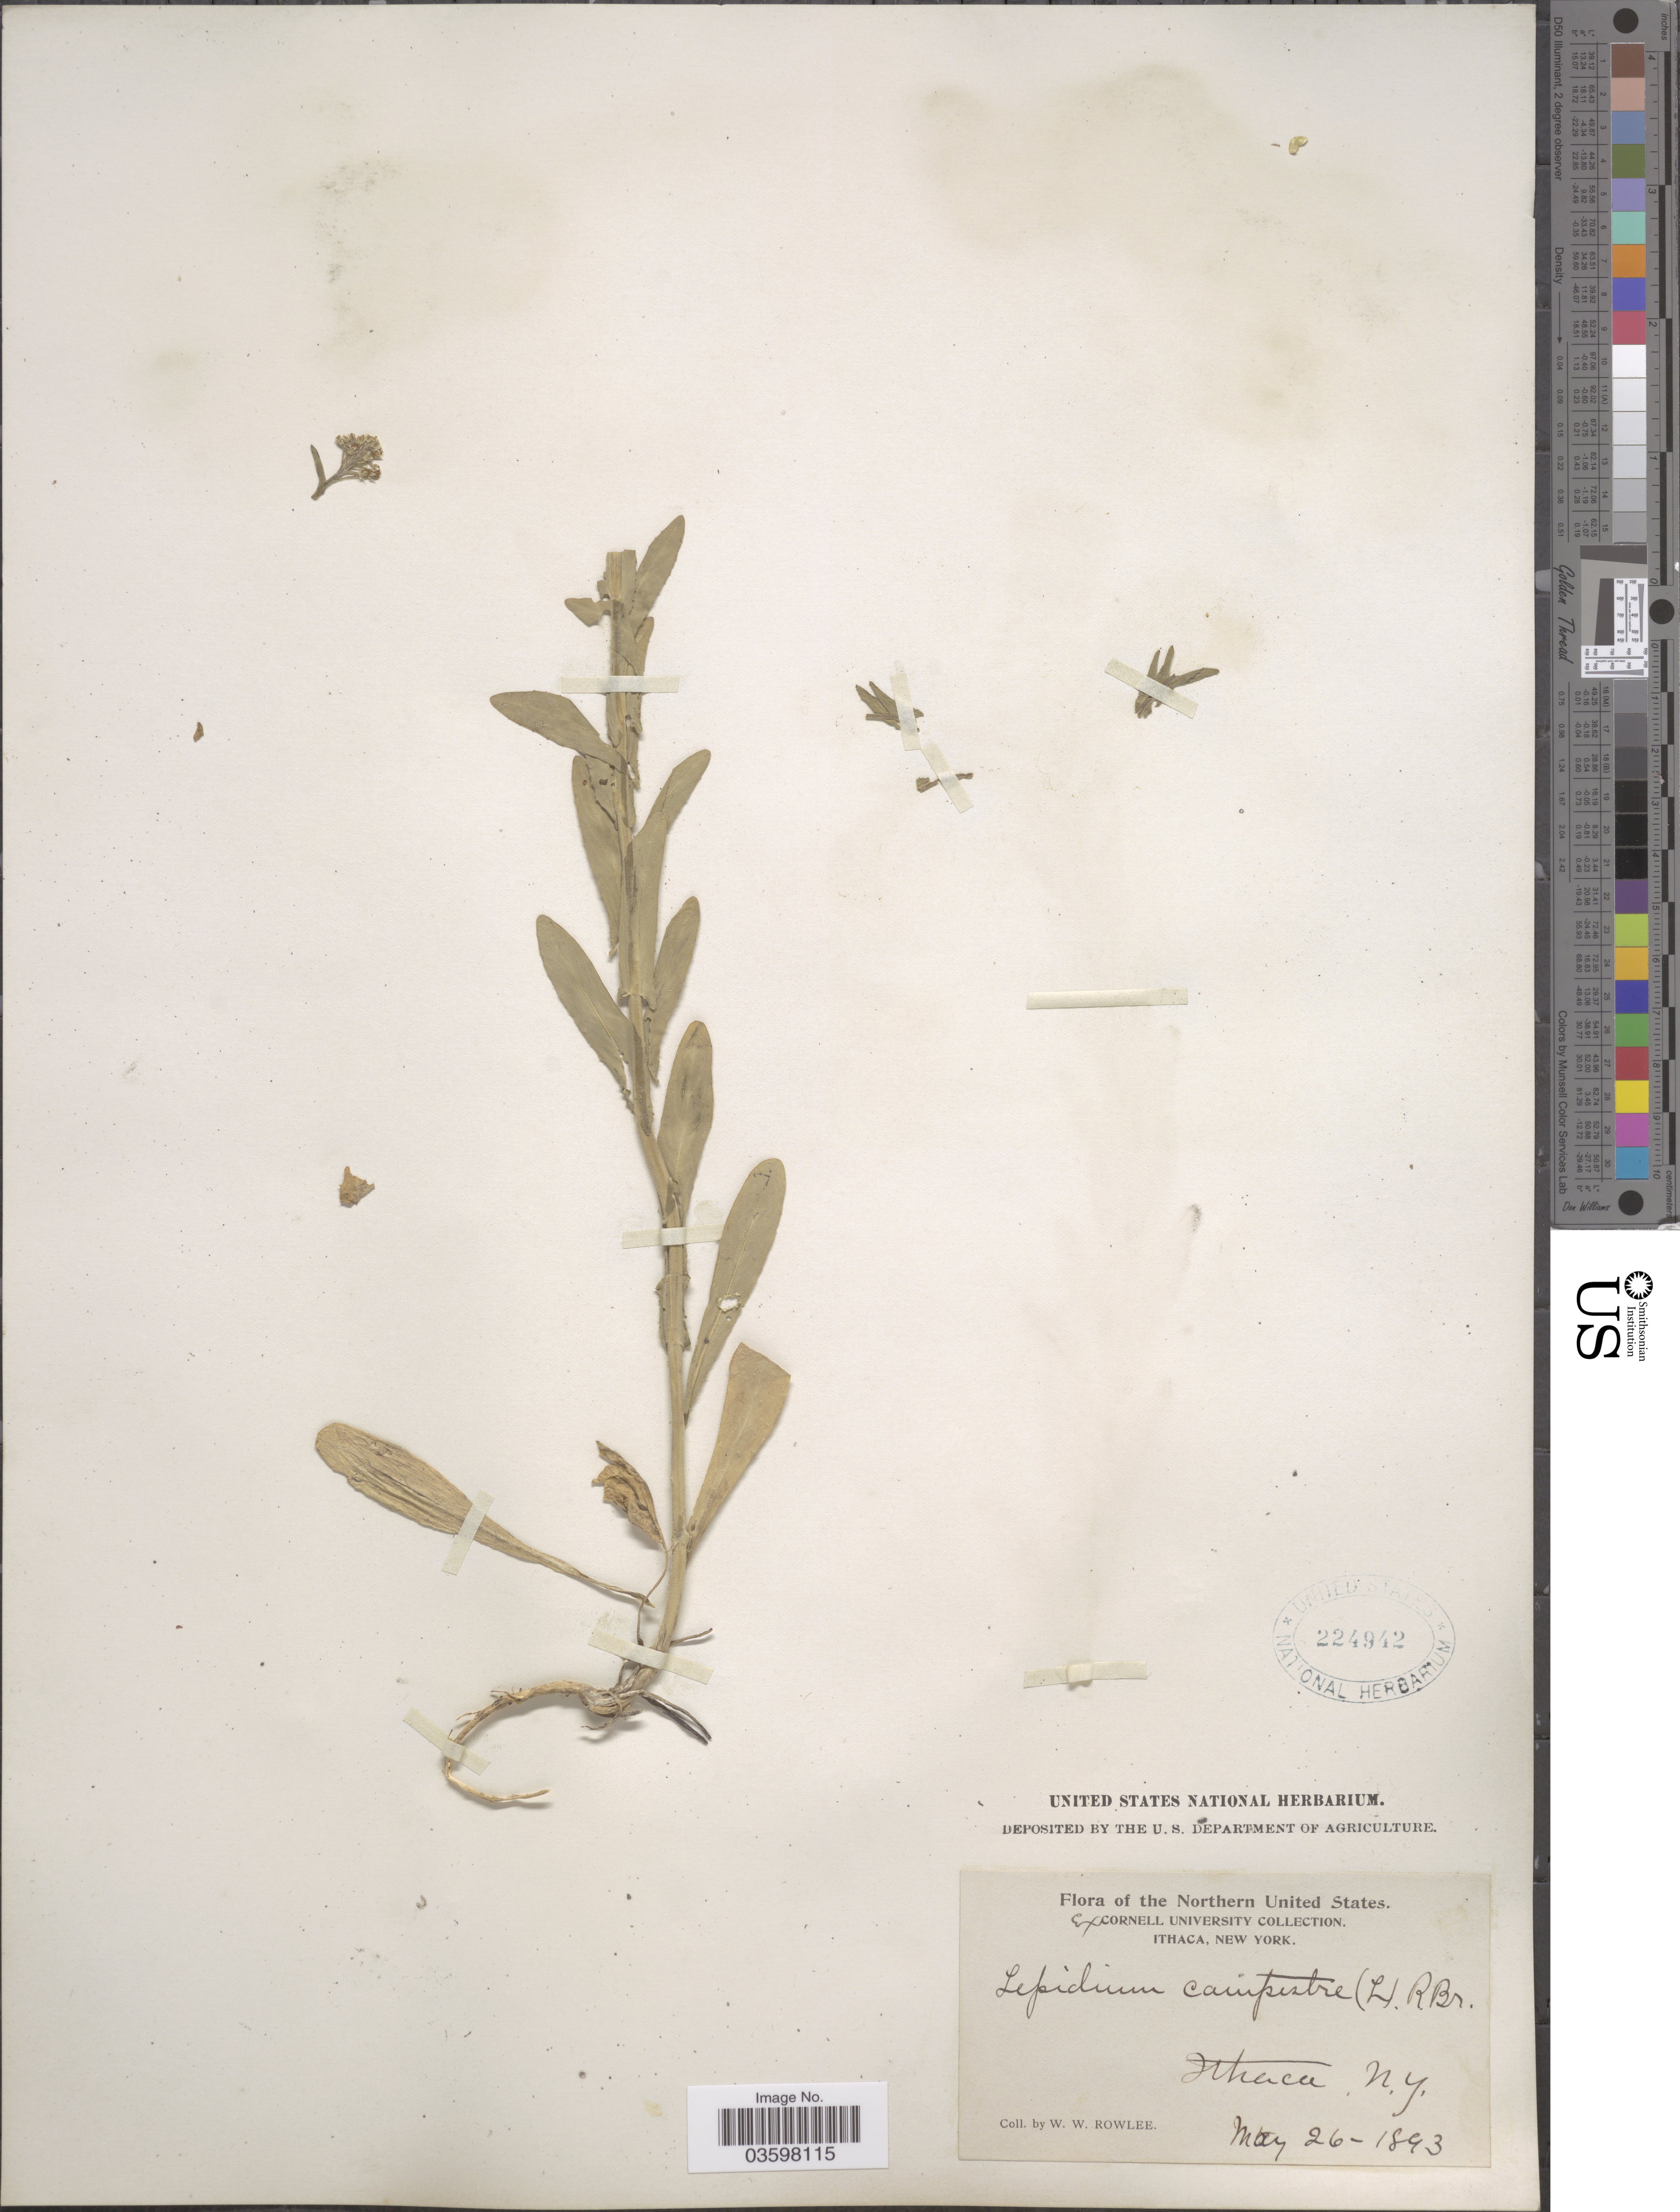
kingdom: Plantae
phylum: Tracheophyta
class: Magnoliopsida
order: Brassicales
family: Brassicaceae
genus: Lepidium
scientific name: Lepidium campestre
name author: (L.) W.T. Aiton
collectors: W. W. Rowlee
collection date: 1893-05-26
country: United States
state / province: New York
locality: Northern United States. Ithaca.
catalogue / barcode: US 224942